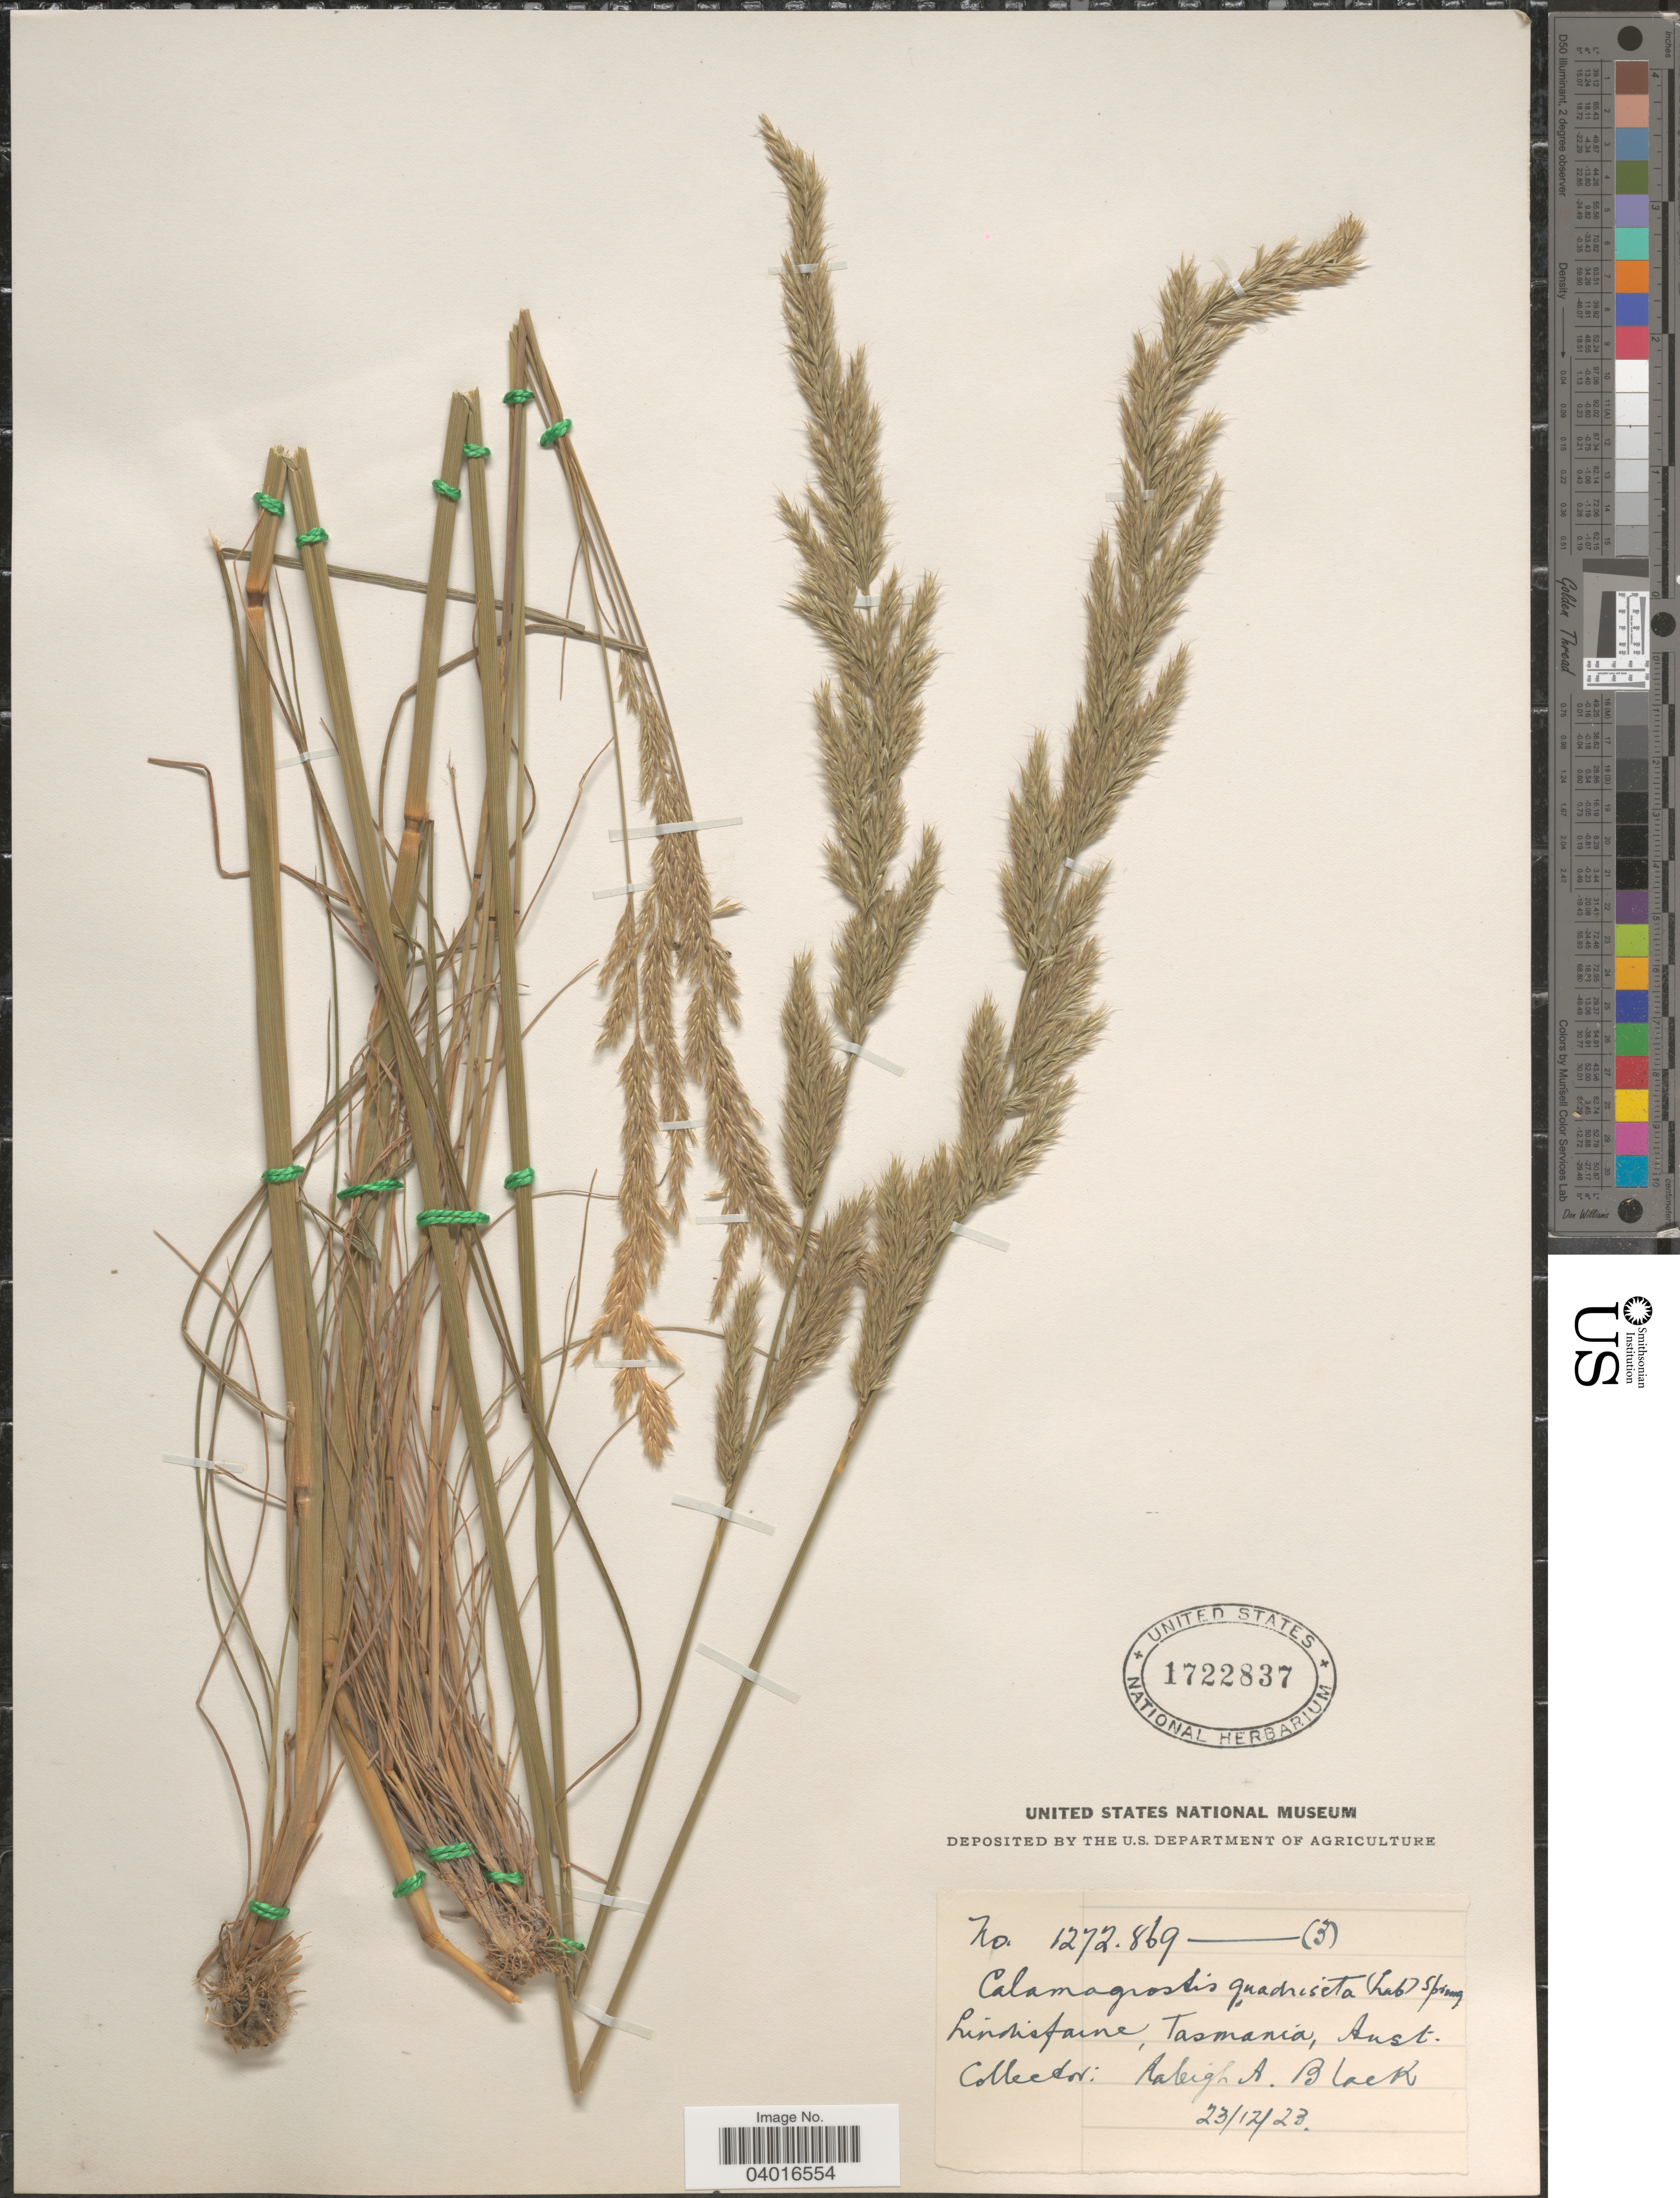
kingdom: Plantae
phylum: Tracheophyta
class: Liliopsida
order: Poales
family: Poaceae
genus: Dichelachne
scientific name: Dichelachne quadriseta ined.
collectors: R. A. Black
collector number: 1272.869/(3)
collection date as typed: Transcribed d/m/y: 23/12/23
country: Australia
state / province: Tasmania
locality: Lindisfarne.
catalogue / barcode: US 1722837